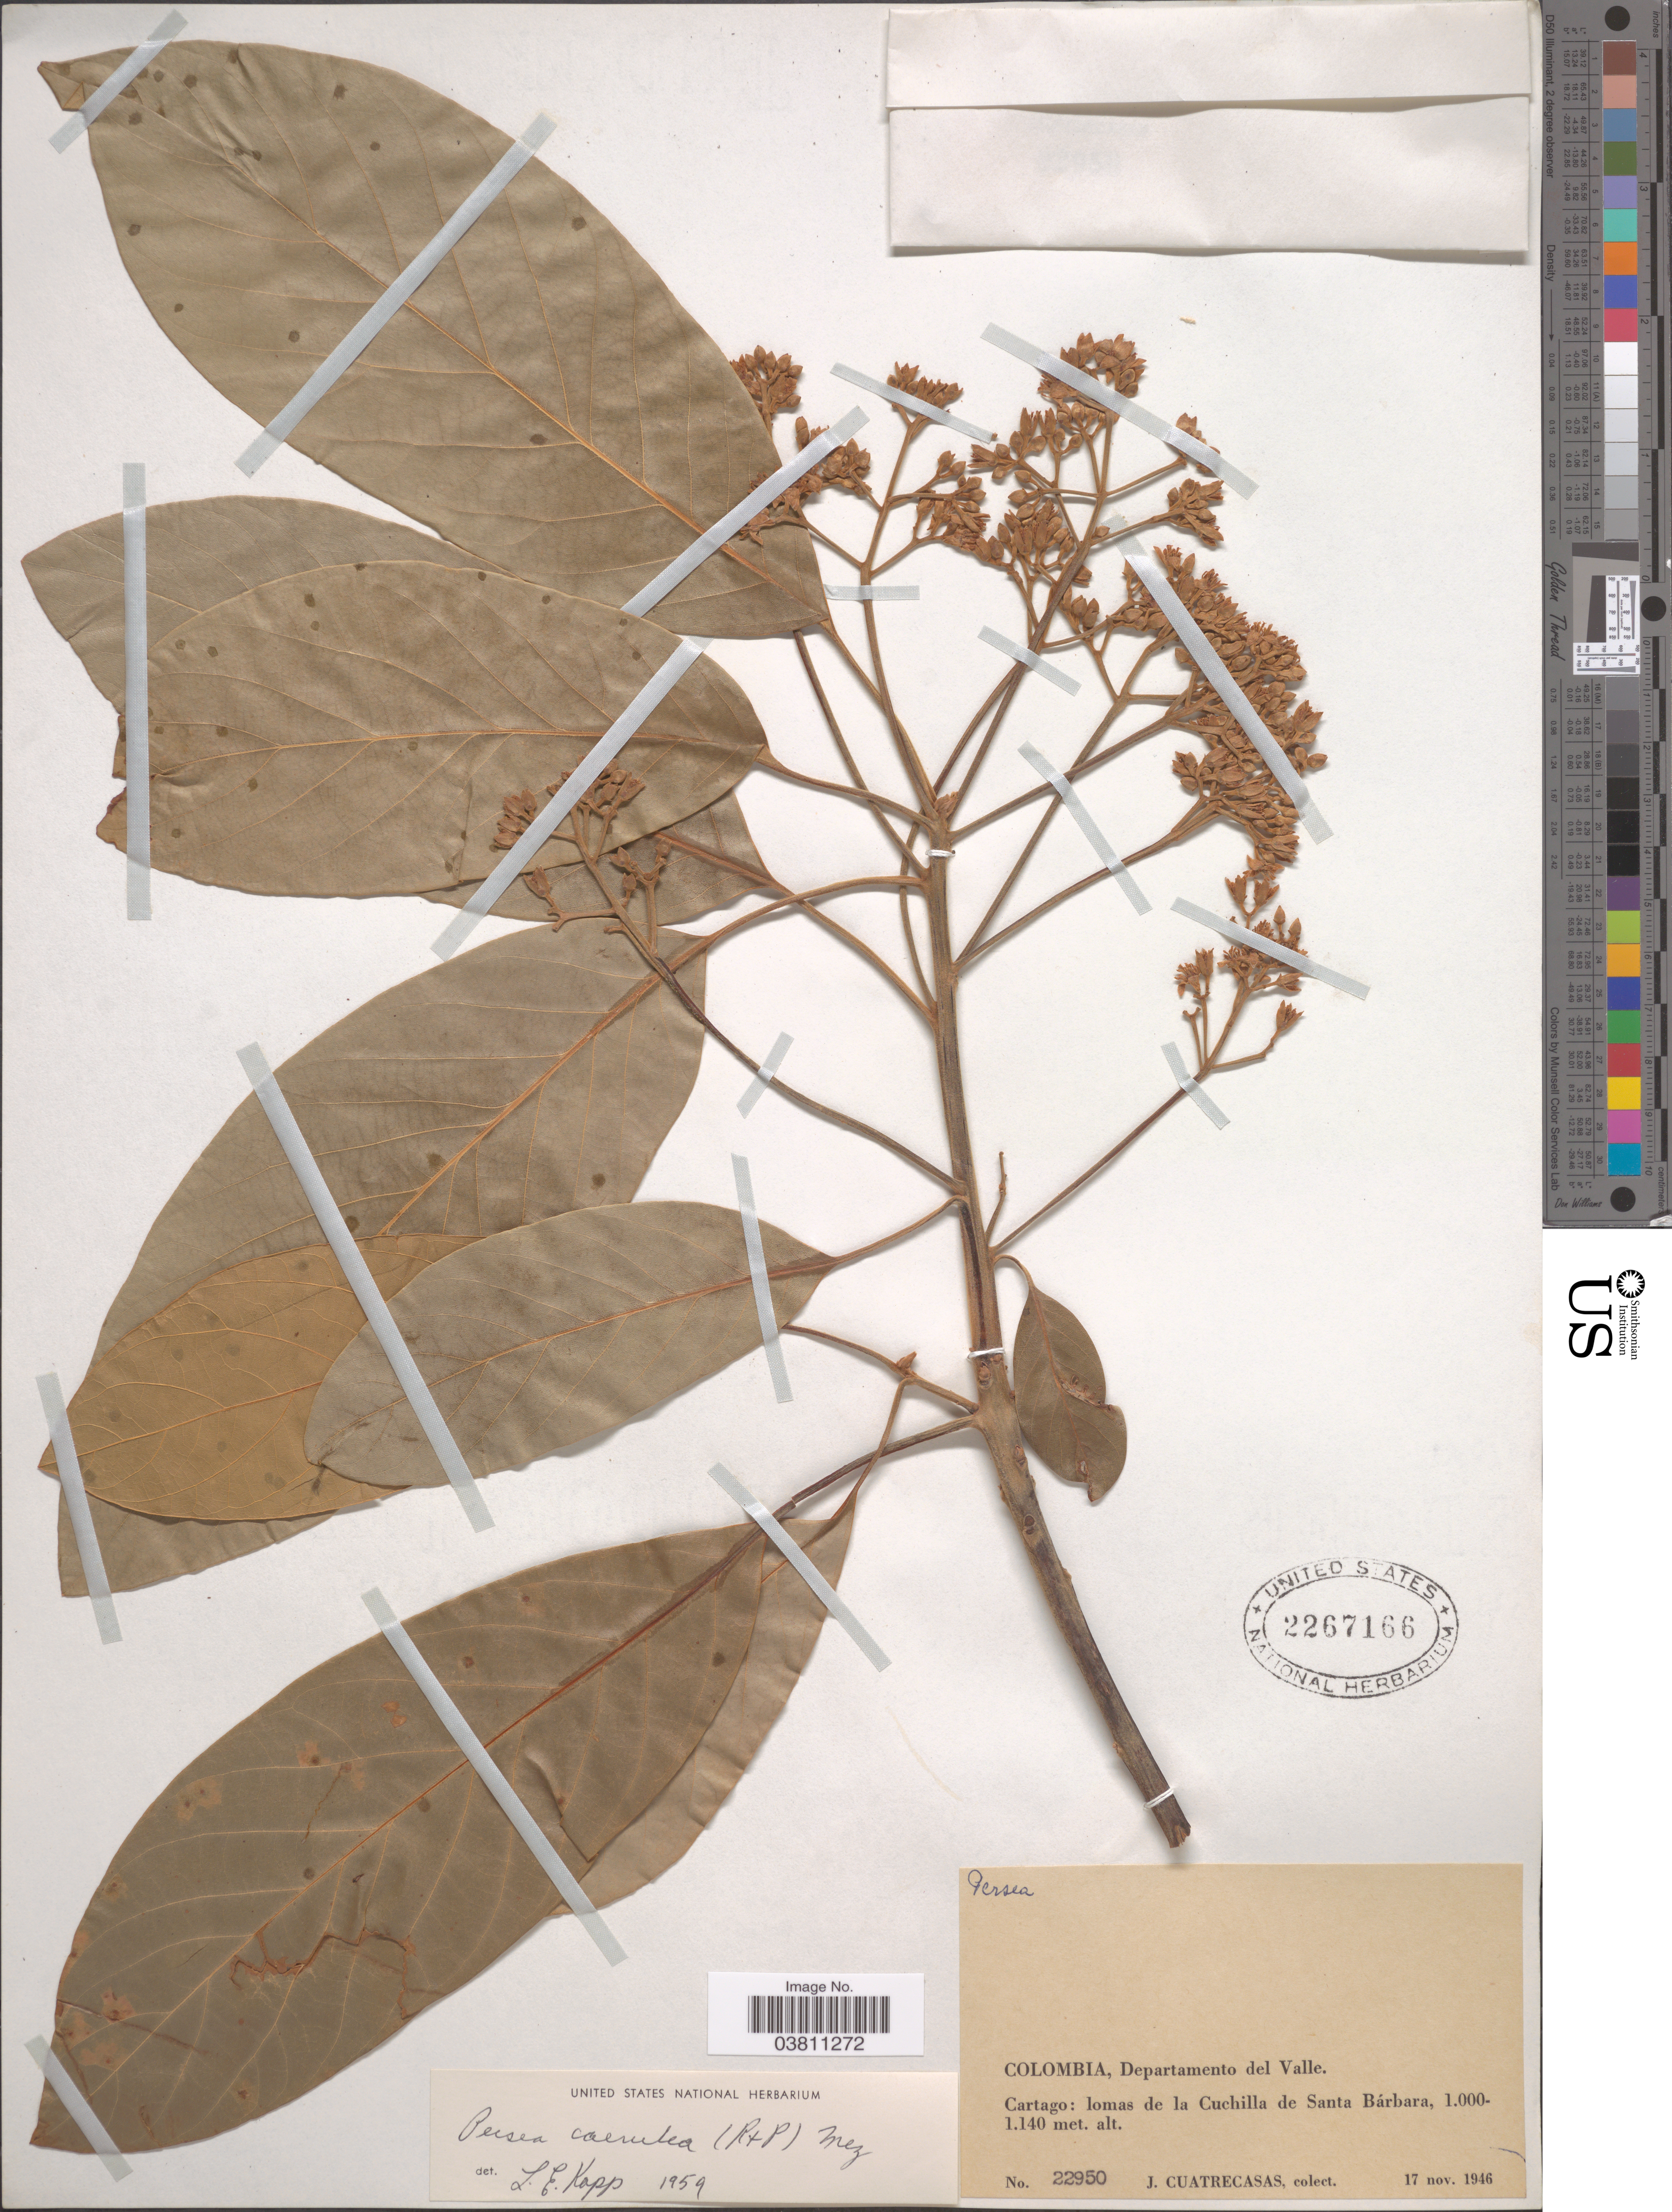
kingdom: Plantae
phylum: Tracheophyta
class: Magnoliopsida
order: Laurales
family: Lauraceae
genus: Persea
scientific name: Persea caerulea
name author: (Ruiz & Pav.) Mez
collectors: J. Cuatrecasas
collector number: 22950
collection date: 1946-11-17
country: Colombia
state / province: Valle del Cauca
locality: Departamento del Valle. Cartago: lomas de la Cuchilla de Santa Bárbara.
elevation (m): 1000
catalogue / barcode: US 2267166